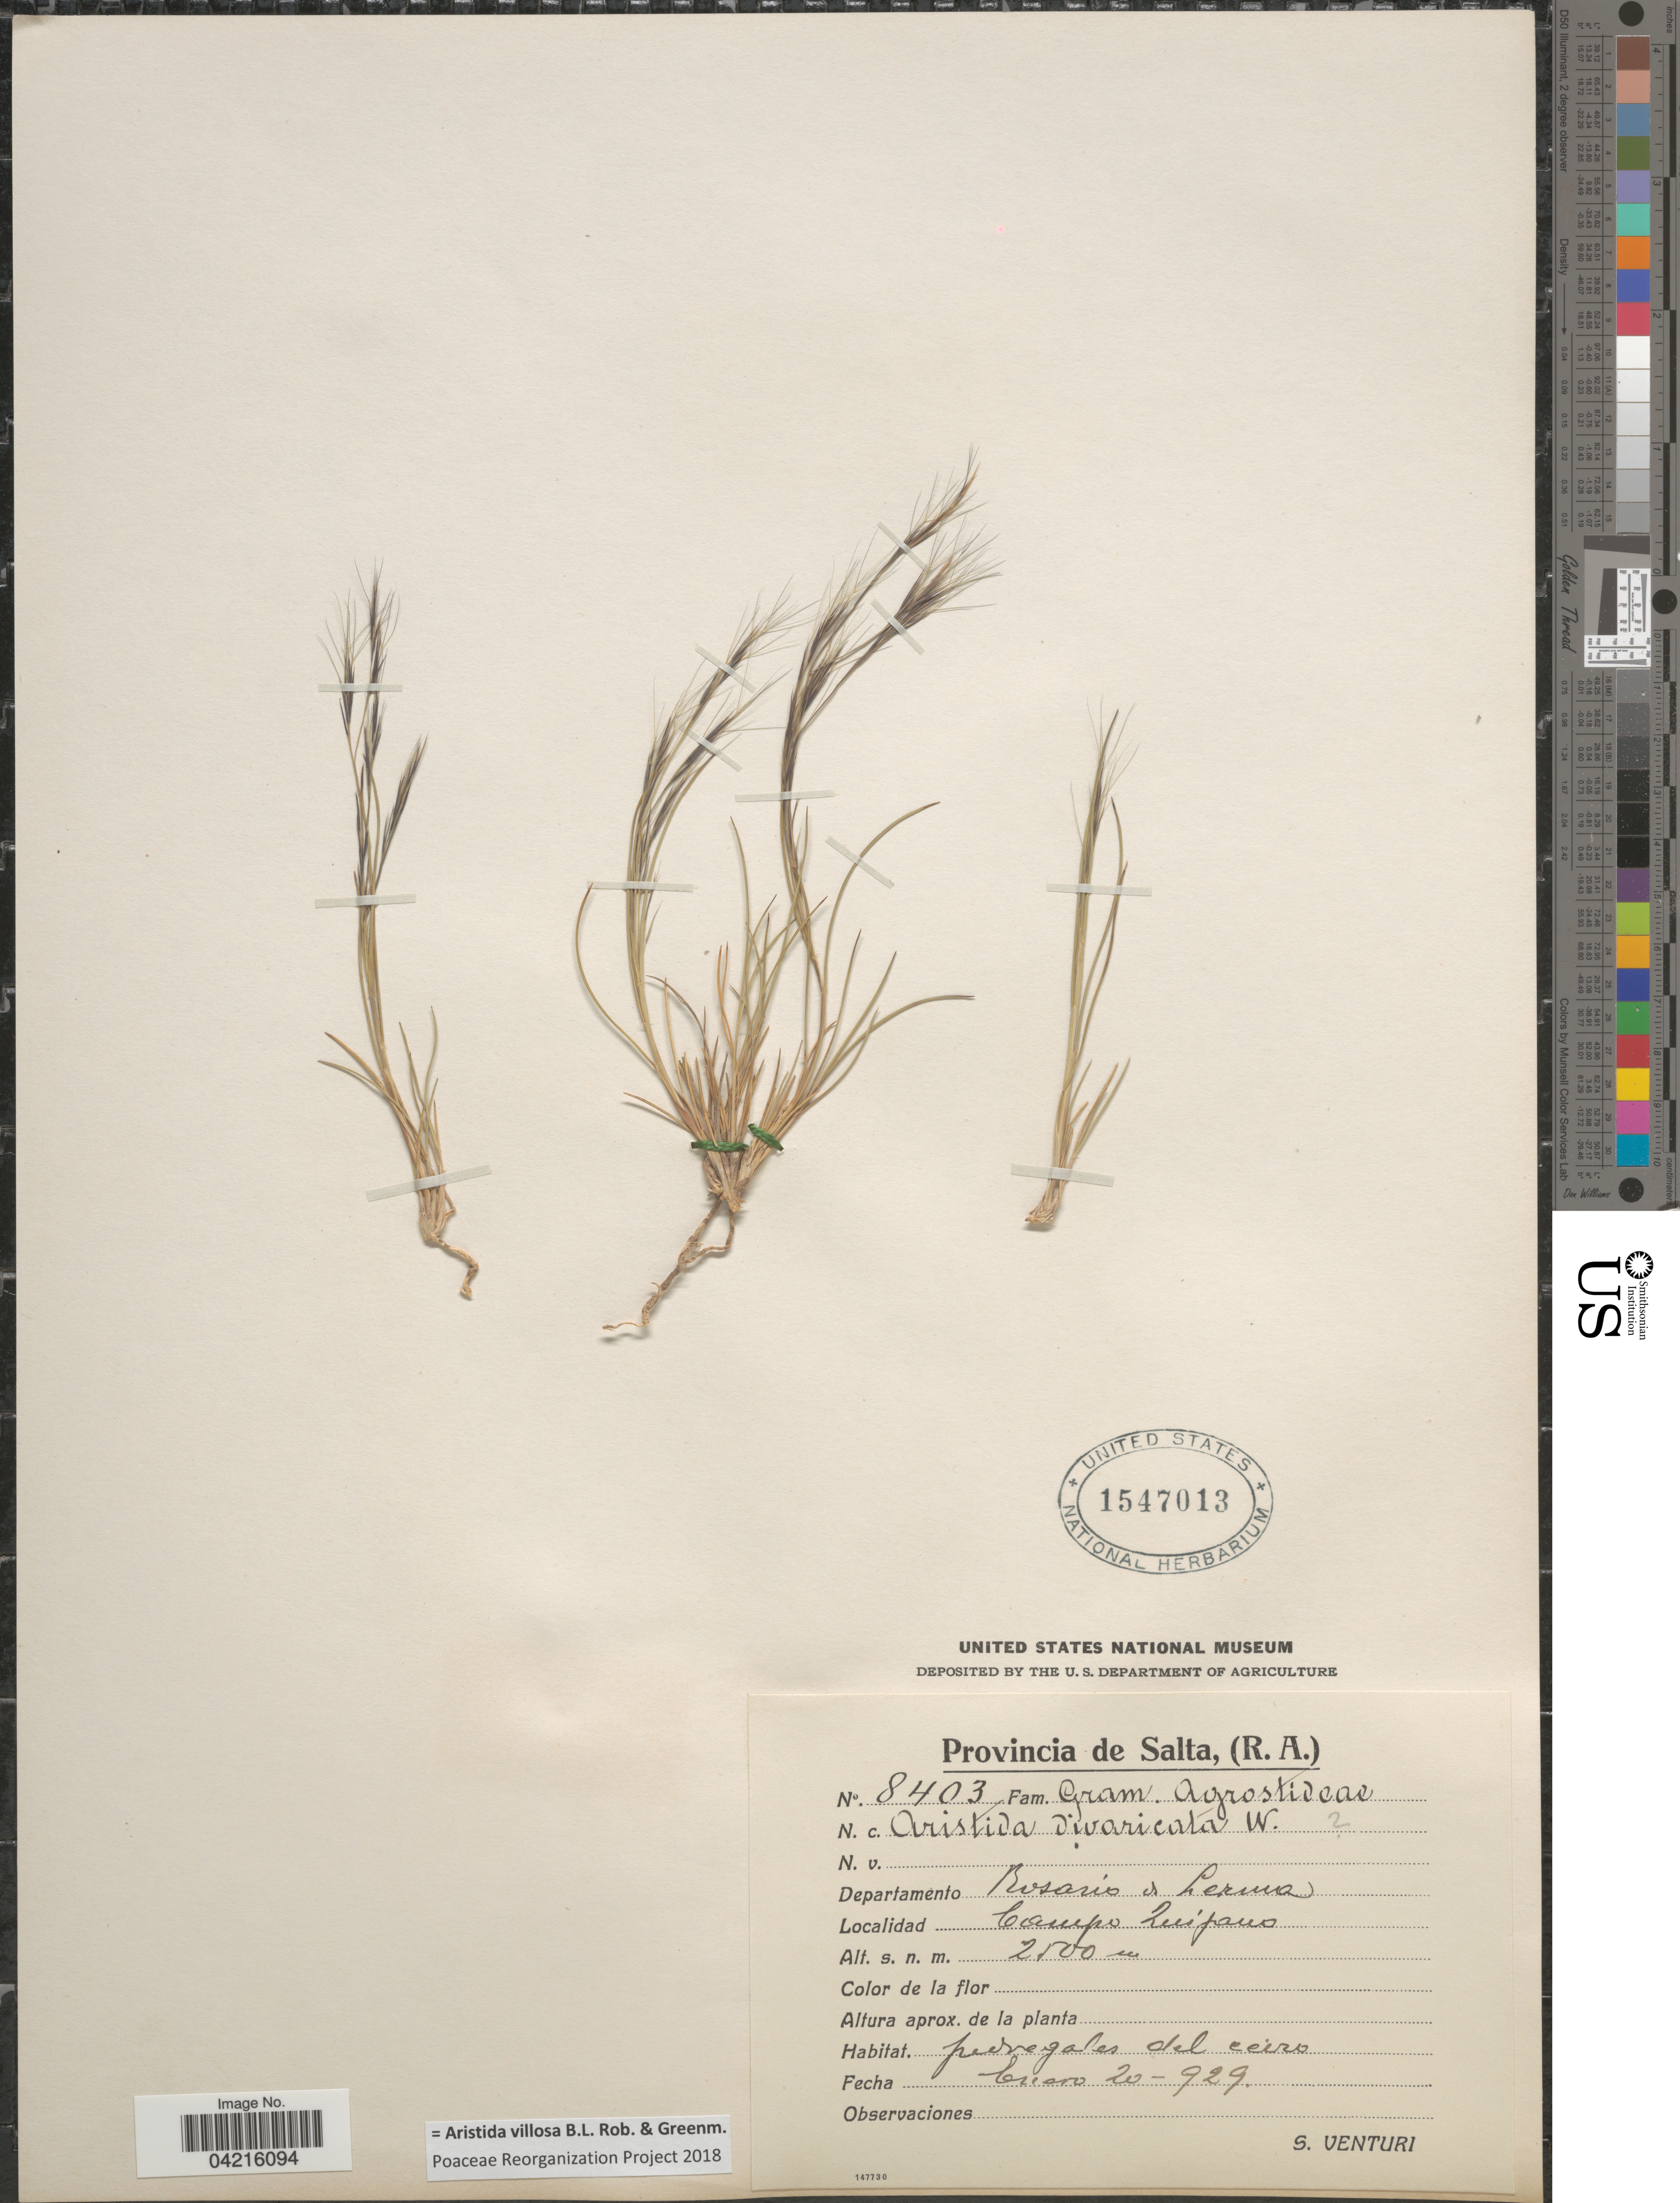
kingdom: Plantae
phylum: Tracheophyta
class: Liliopsida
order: Poales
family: Poaceae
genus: Aristida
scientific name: Aristida villosa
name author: B.L. Rob. & Greenm.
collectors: S. Venturi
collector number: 8403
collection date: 1929-01-20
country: Argentina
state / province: Salta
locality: Departamento Rosario de Lerma. Campo Quijano.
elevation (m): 2500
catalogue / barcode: US 1547013